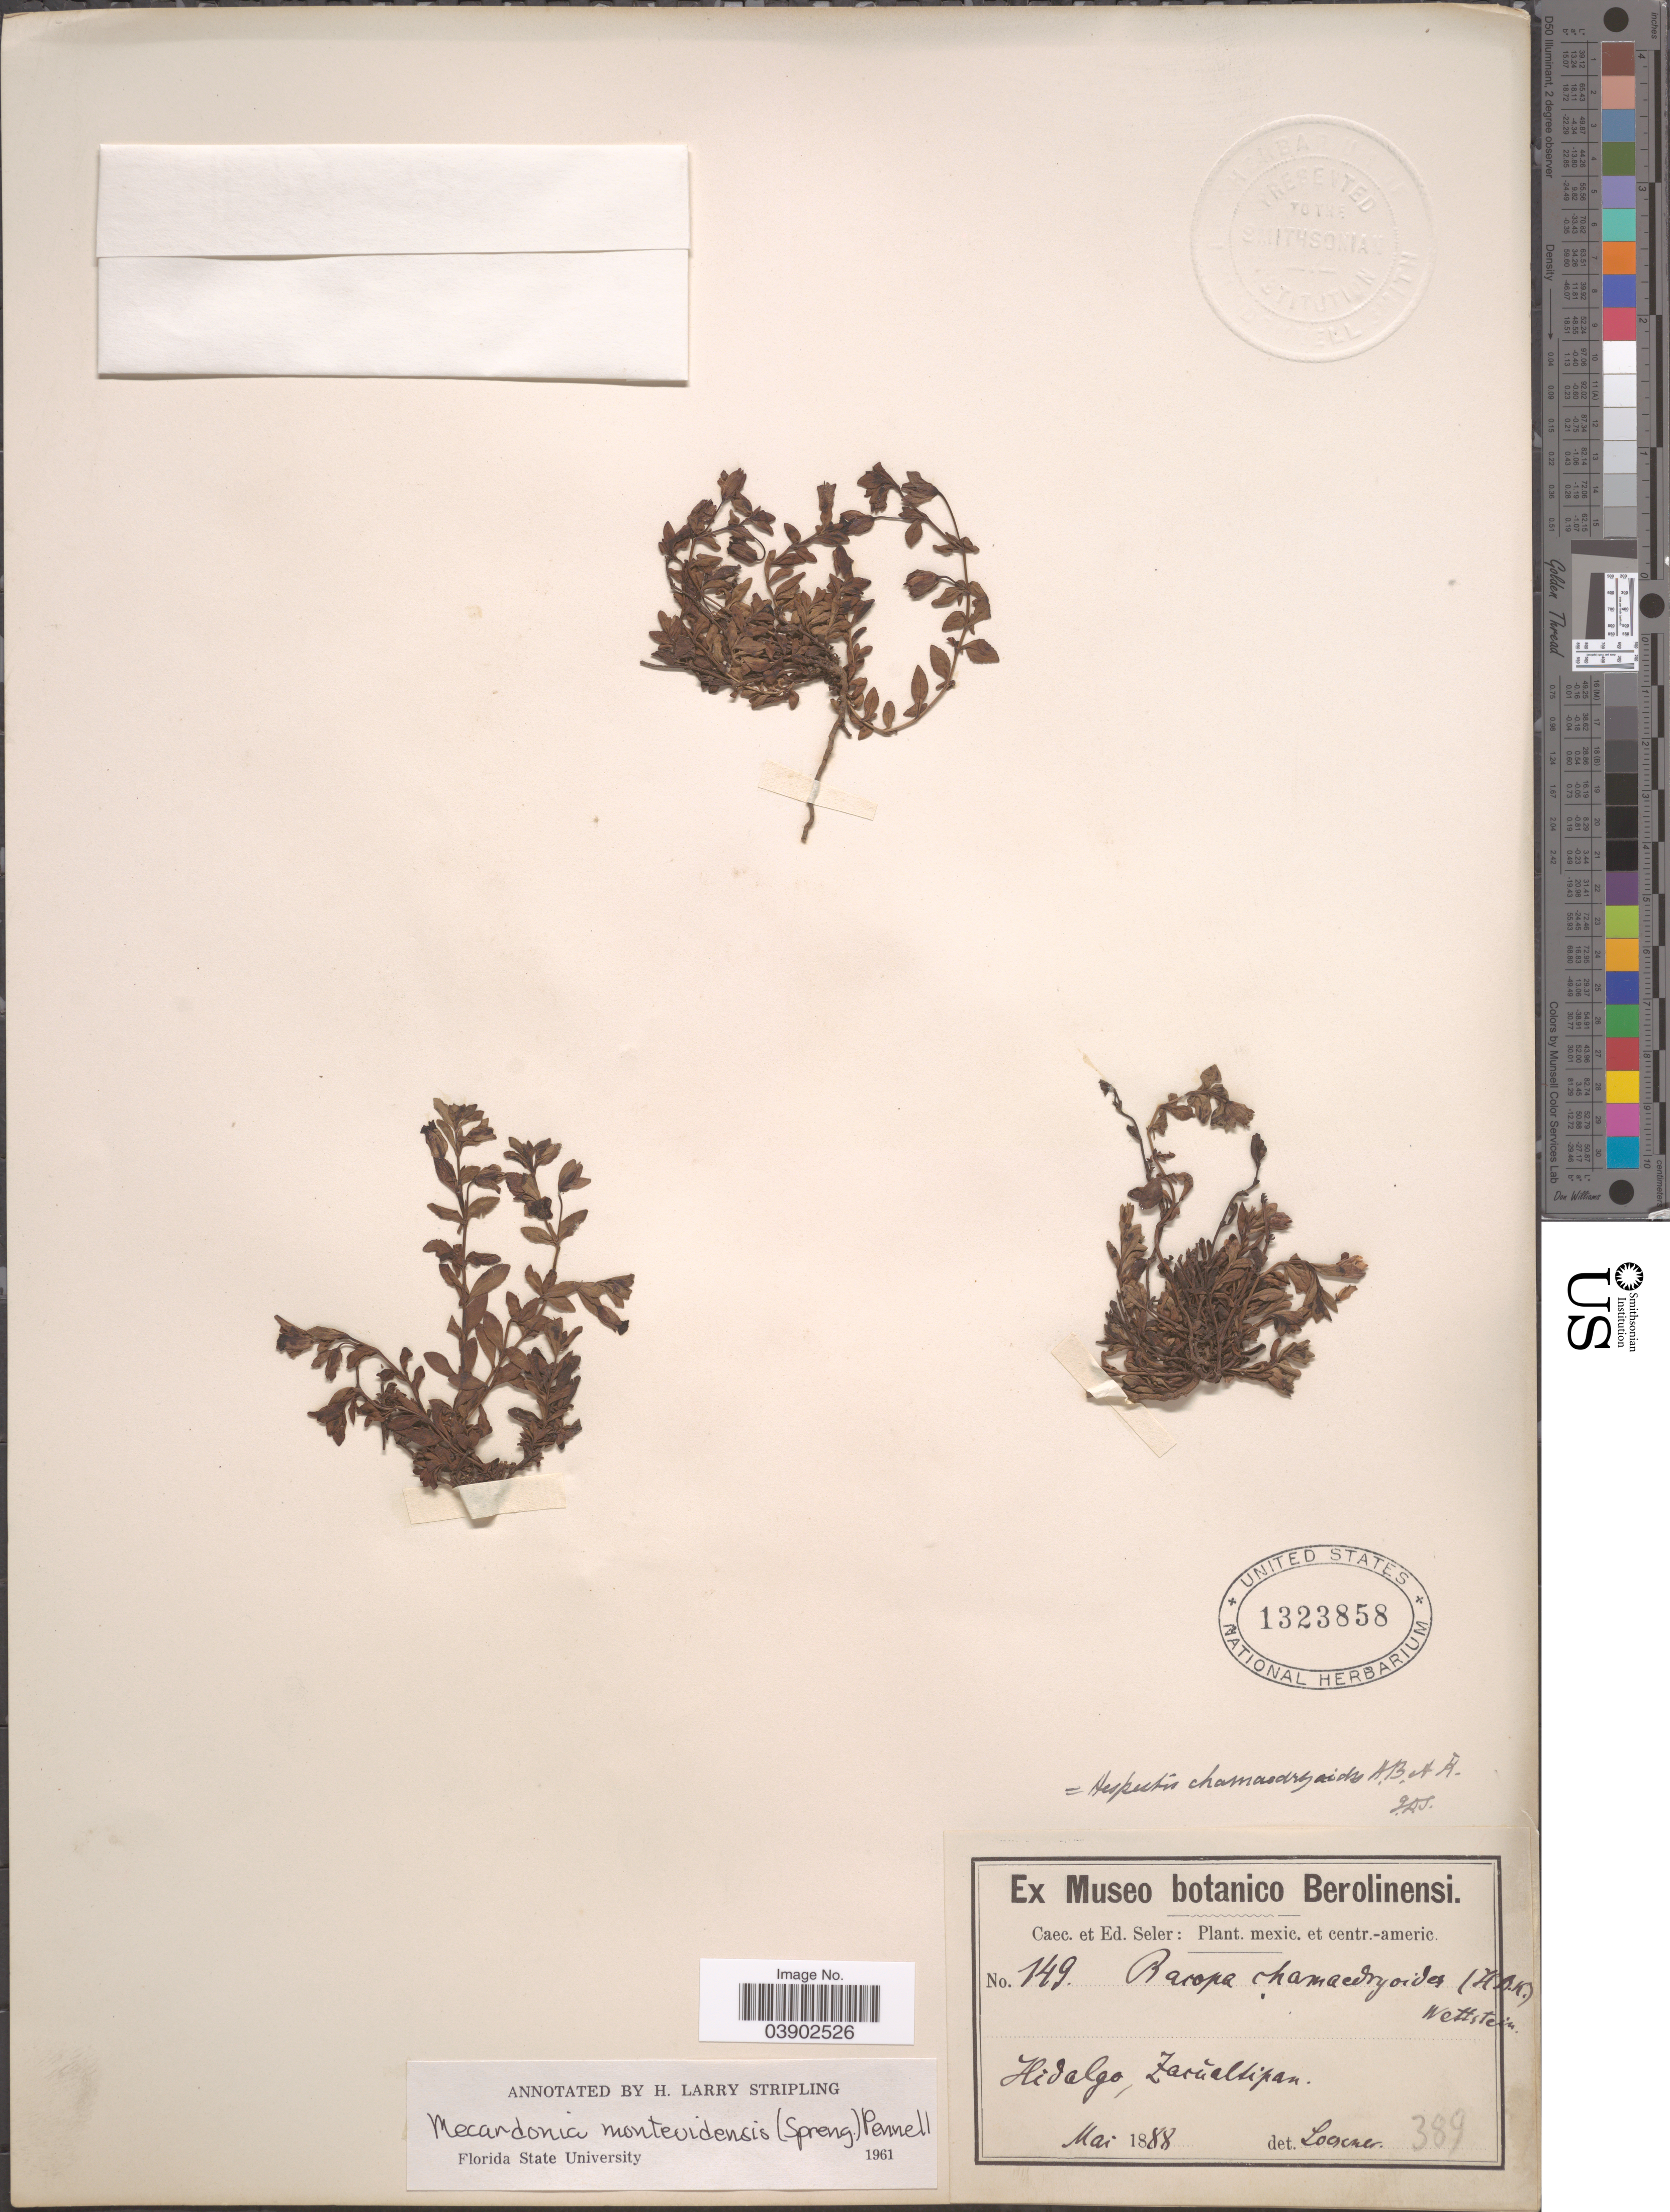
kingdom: Plantae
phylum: Tracheophyta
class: Magnoliopsida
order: Lamiales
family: Plantaginaceae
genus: Mecardonia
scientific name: Mecardonia procumbens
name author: (Mill.) Small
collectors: C. Seler & E. G. Seler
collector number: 149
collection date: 1888-05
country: Mexico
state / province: Hidalgo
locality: Zarŭltipan.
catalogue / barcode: US 1323858